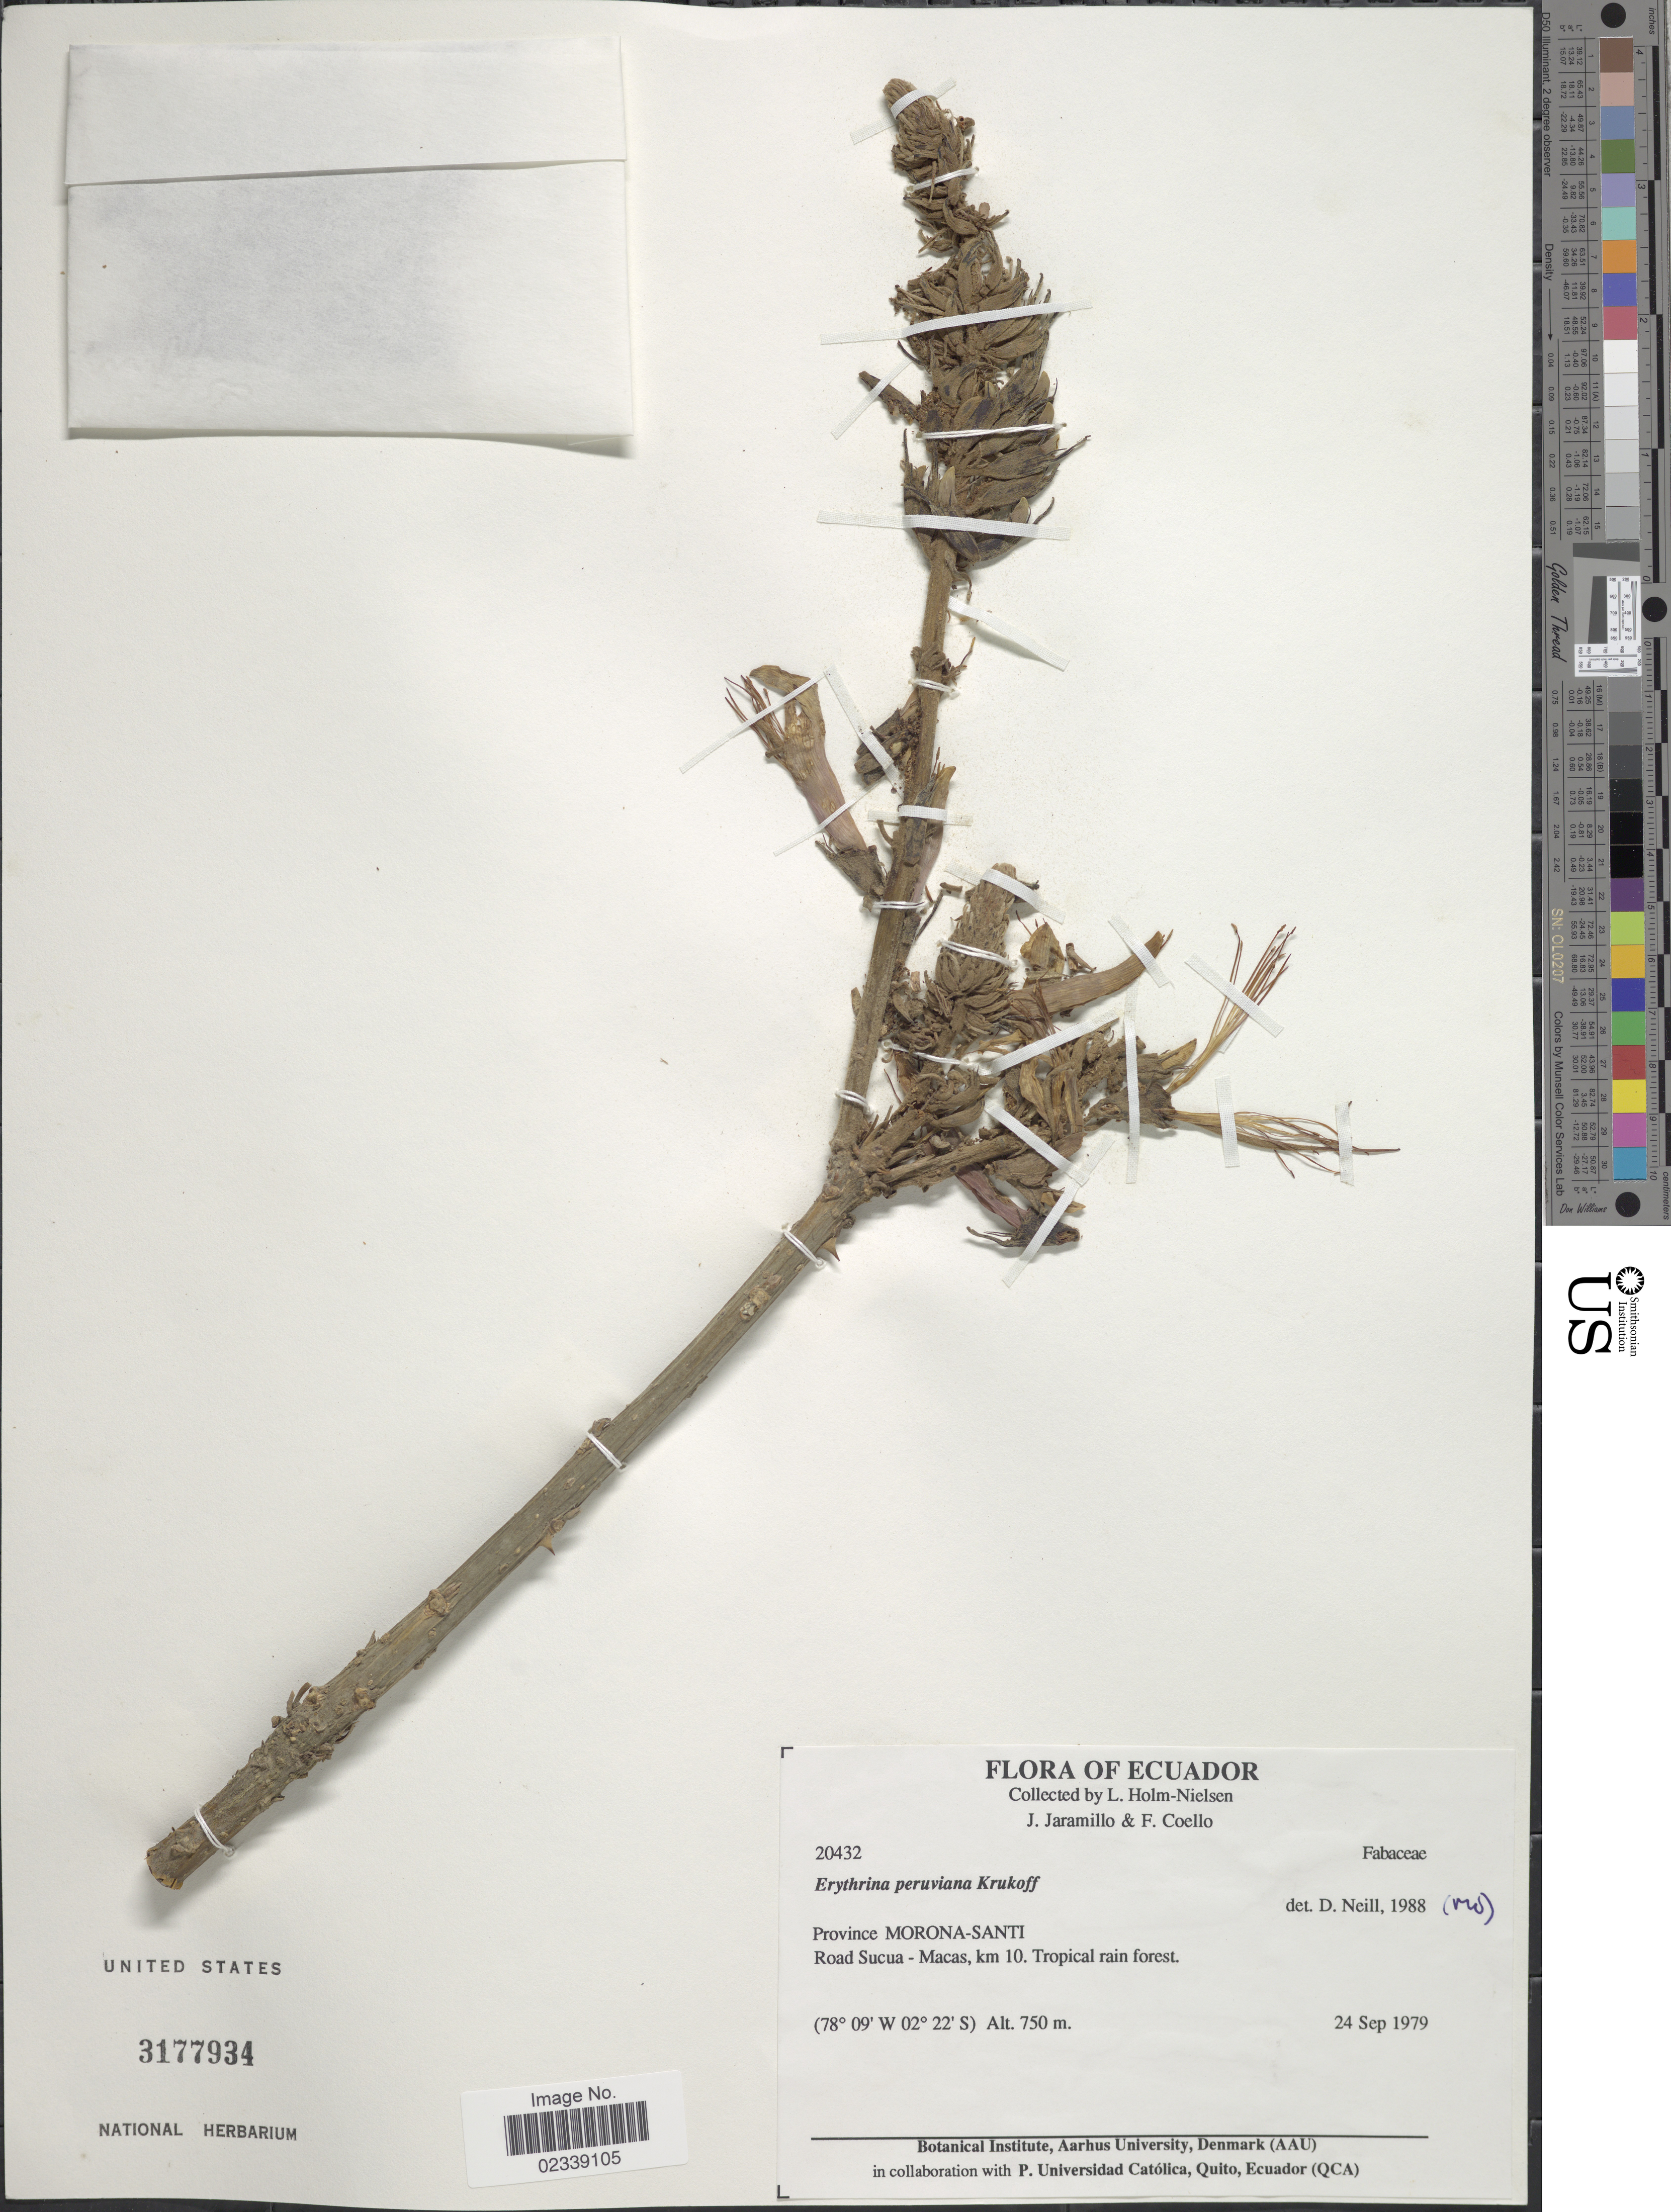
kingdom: Plantae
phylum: Tracheophyta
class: Magnoliopsida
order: Fabales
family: Fabaceae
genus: Erythrina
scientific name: Erythrina peruviana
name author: Krukoff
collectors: L. Holm-Nielsen, J. Jaramillo & F. Coello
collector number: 20432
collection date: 1979-09-24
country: Ecuador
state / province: Morona-Santiago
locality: Province Morona-Santi, road Sucua-Macas, km 10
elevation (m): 750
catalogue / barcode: US 3177934